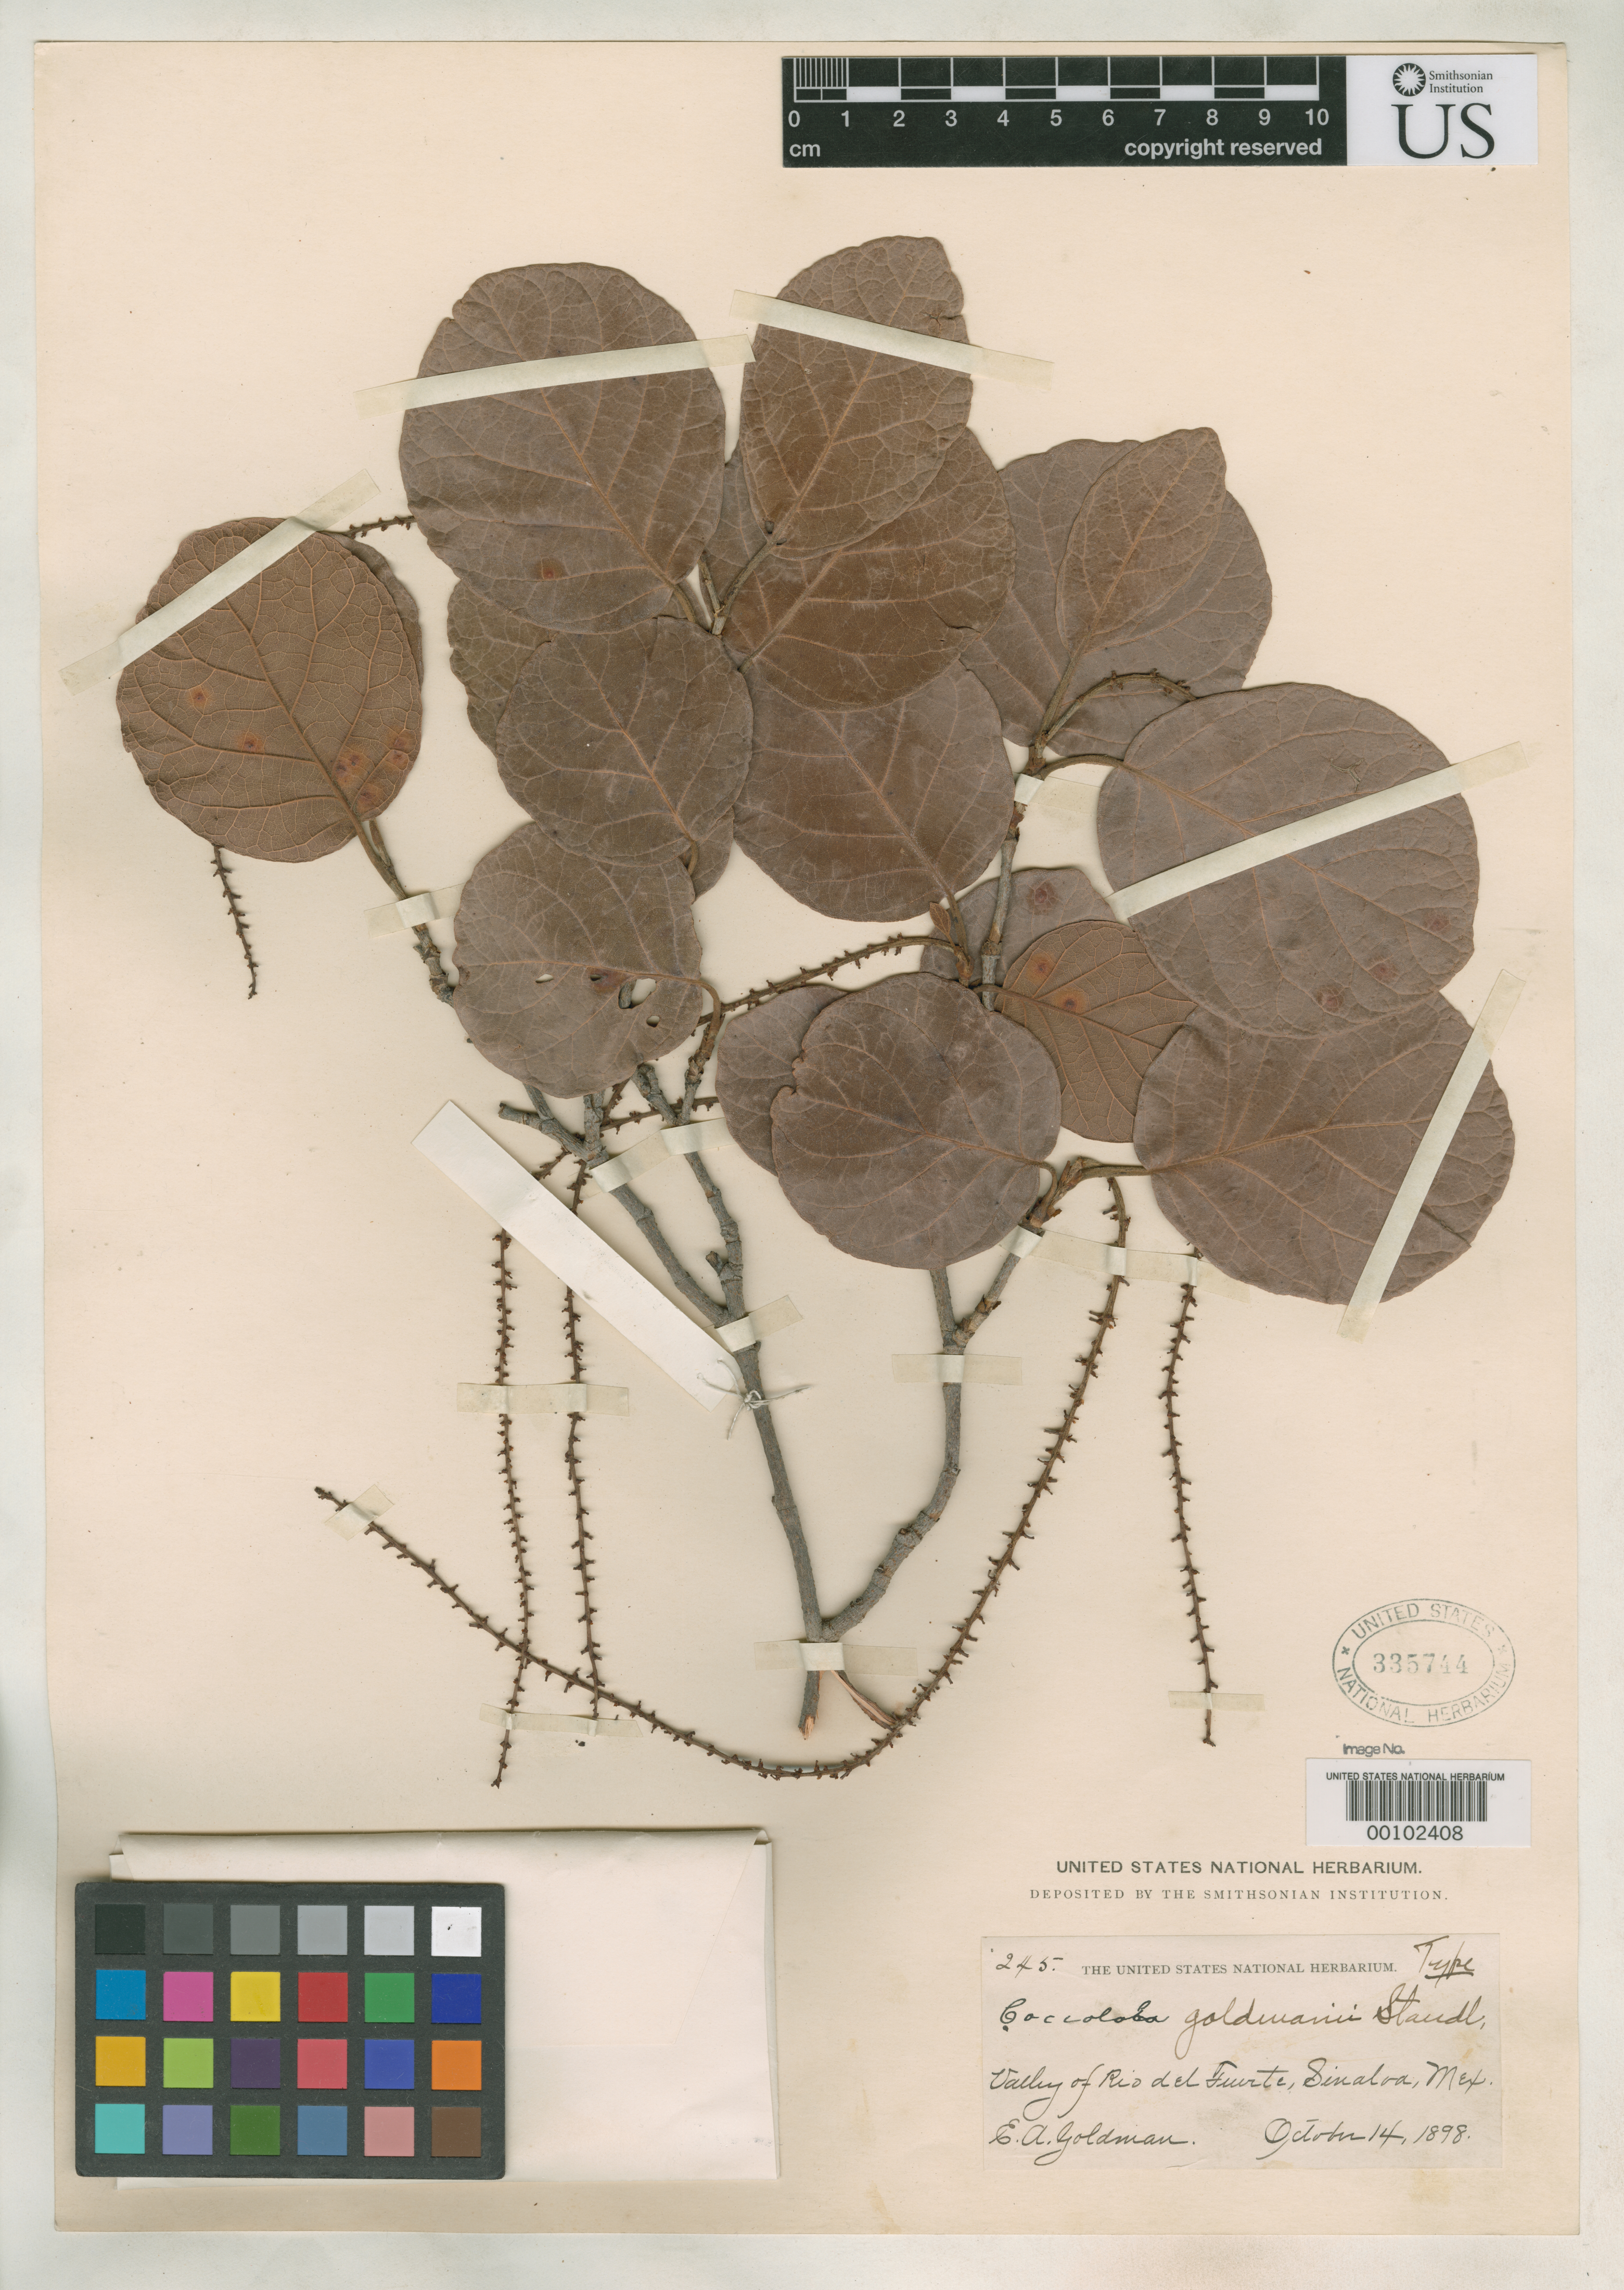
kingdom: Plantae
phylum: Tracheophyta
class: Magnoliopsida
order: Caryophyllales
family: Polygonaceae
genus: Coccoloba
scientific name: Coccoloba goldmanii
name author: Standl.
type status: Holotype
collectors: E. A. Goldman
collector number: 245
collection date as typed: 14 Oct 1898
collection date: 1898-10-14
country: Mexico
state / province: Sinaloa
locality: Valley of the Rio Fuerte.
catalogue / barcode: US 335744